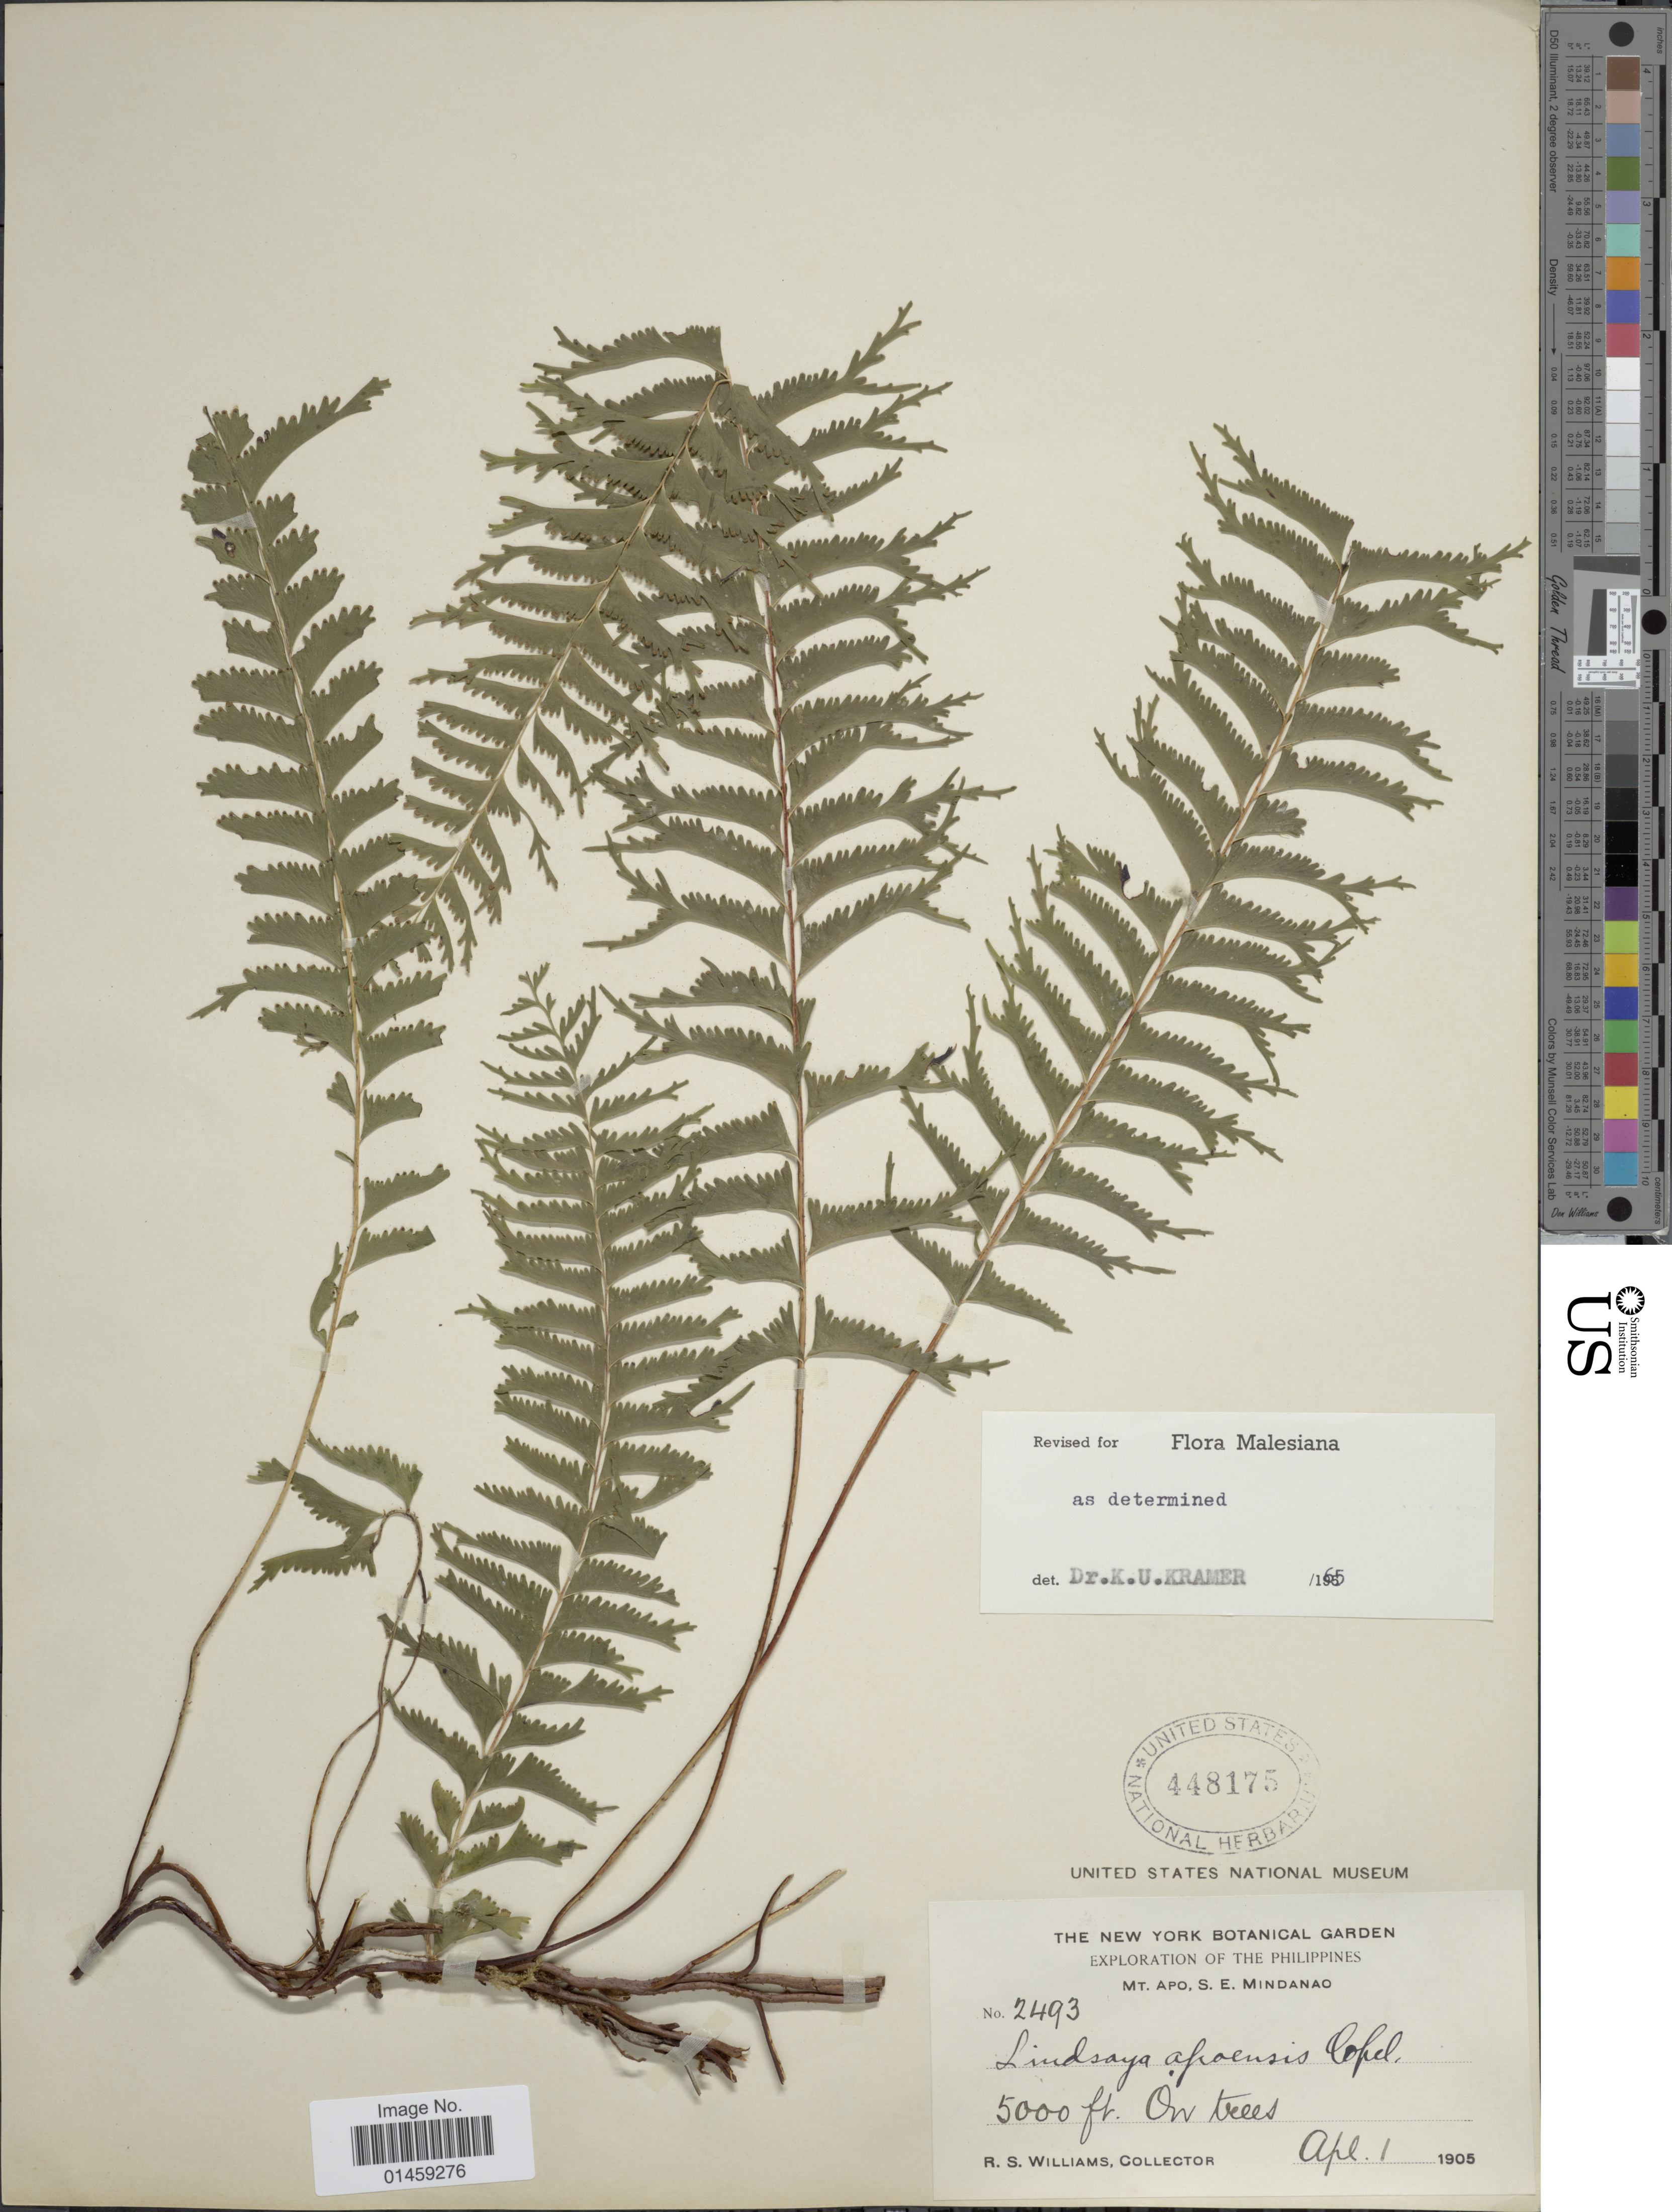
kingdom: Plantae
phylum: Tracheophyta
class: Polypodiopsida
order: Polypodiales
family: Lindsaeaceae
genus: Lindsaea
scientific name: Lindsaea apoensis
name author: Copel.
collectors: R. S. Williams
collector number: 2493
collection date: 1905-04-01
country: Philippines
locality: Mt. Apo, S. E. Mindanao.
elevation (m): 1524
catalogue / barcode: US 448175